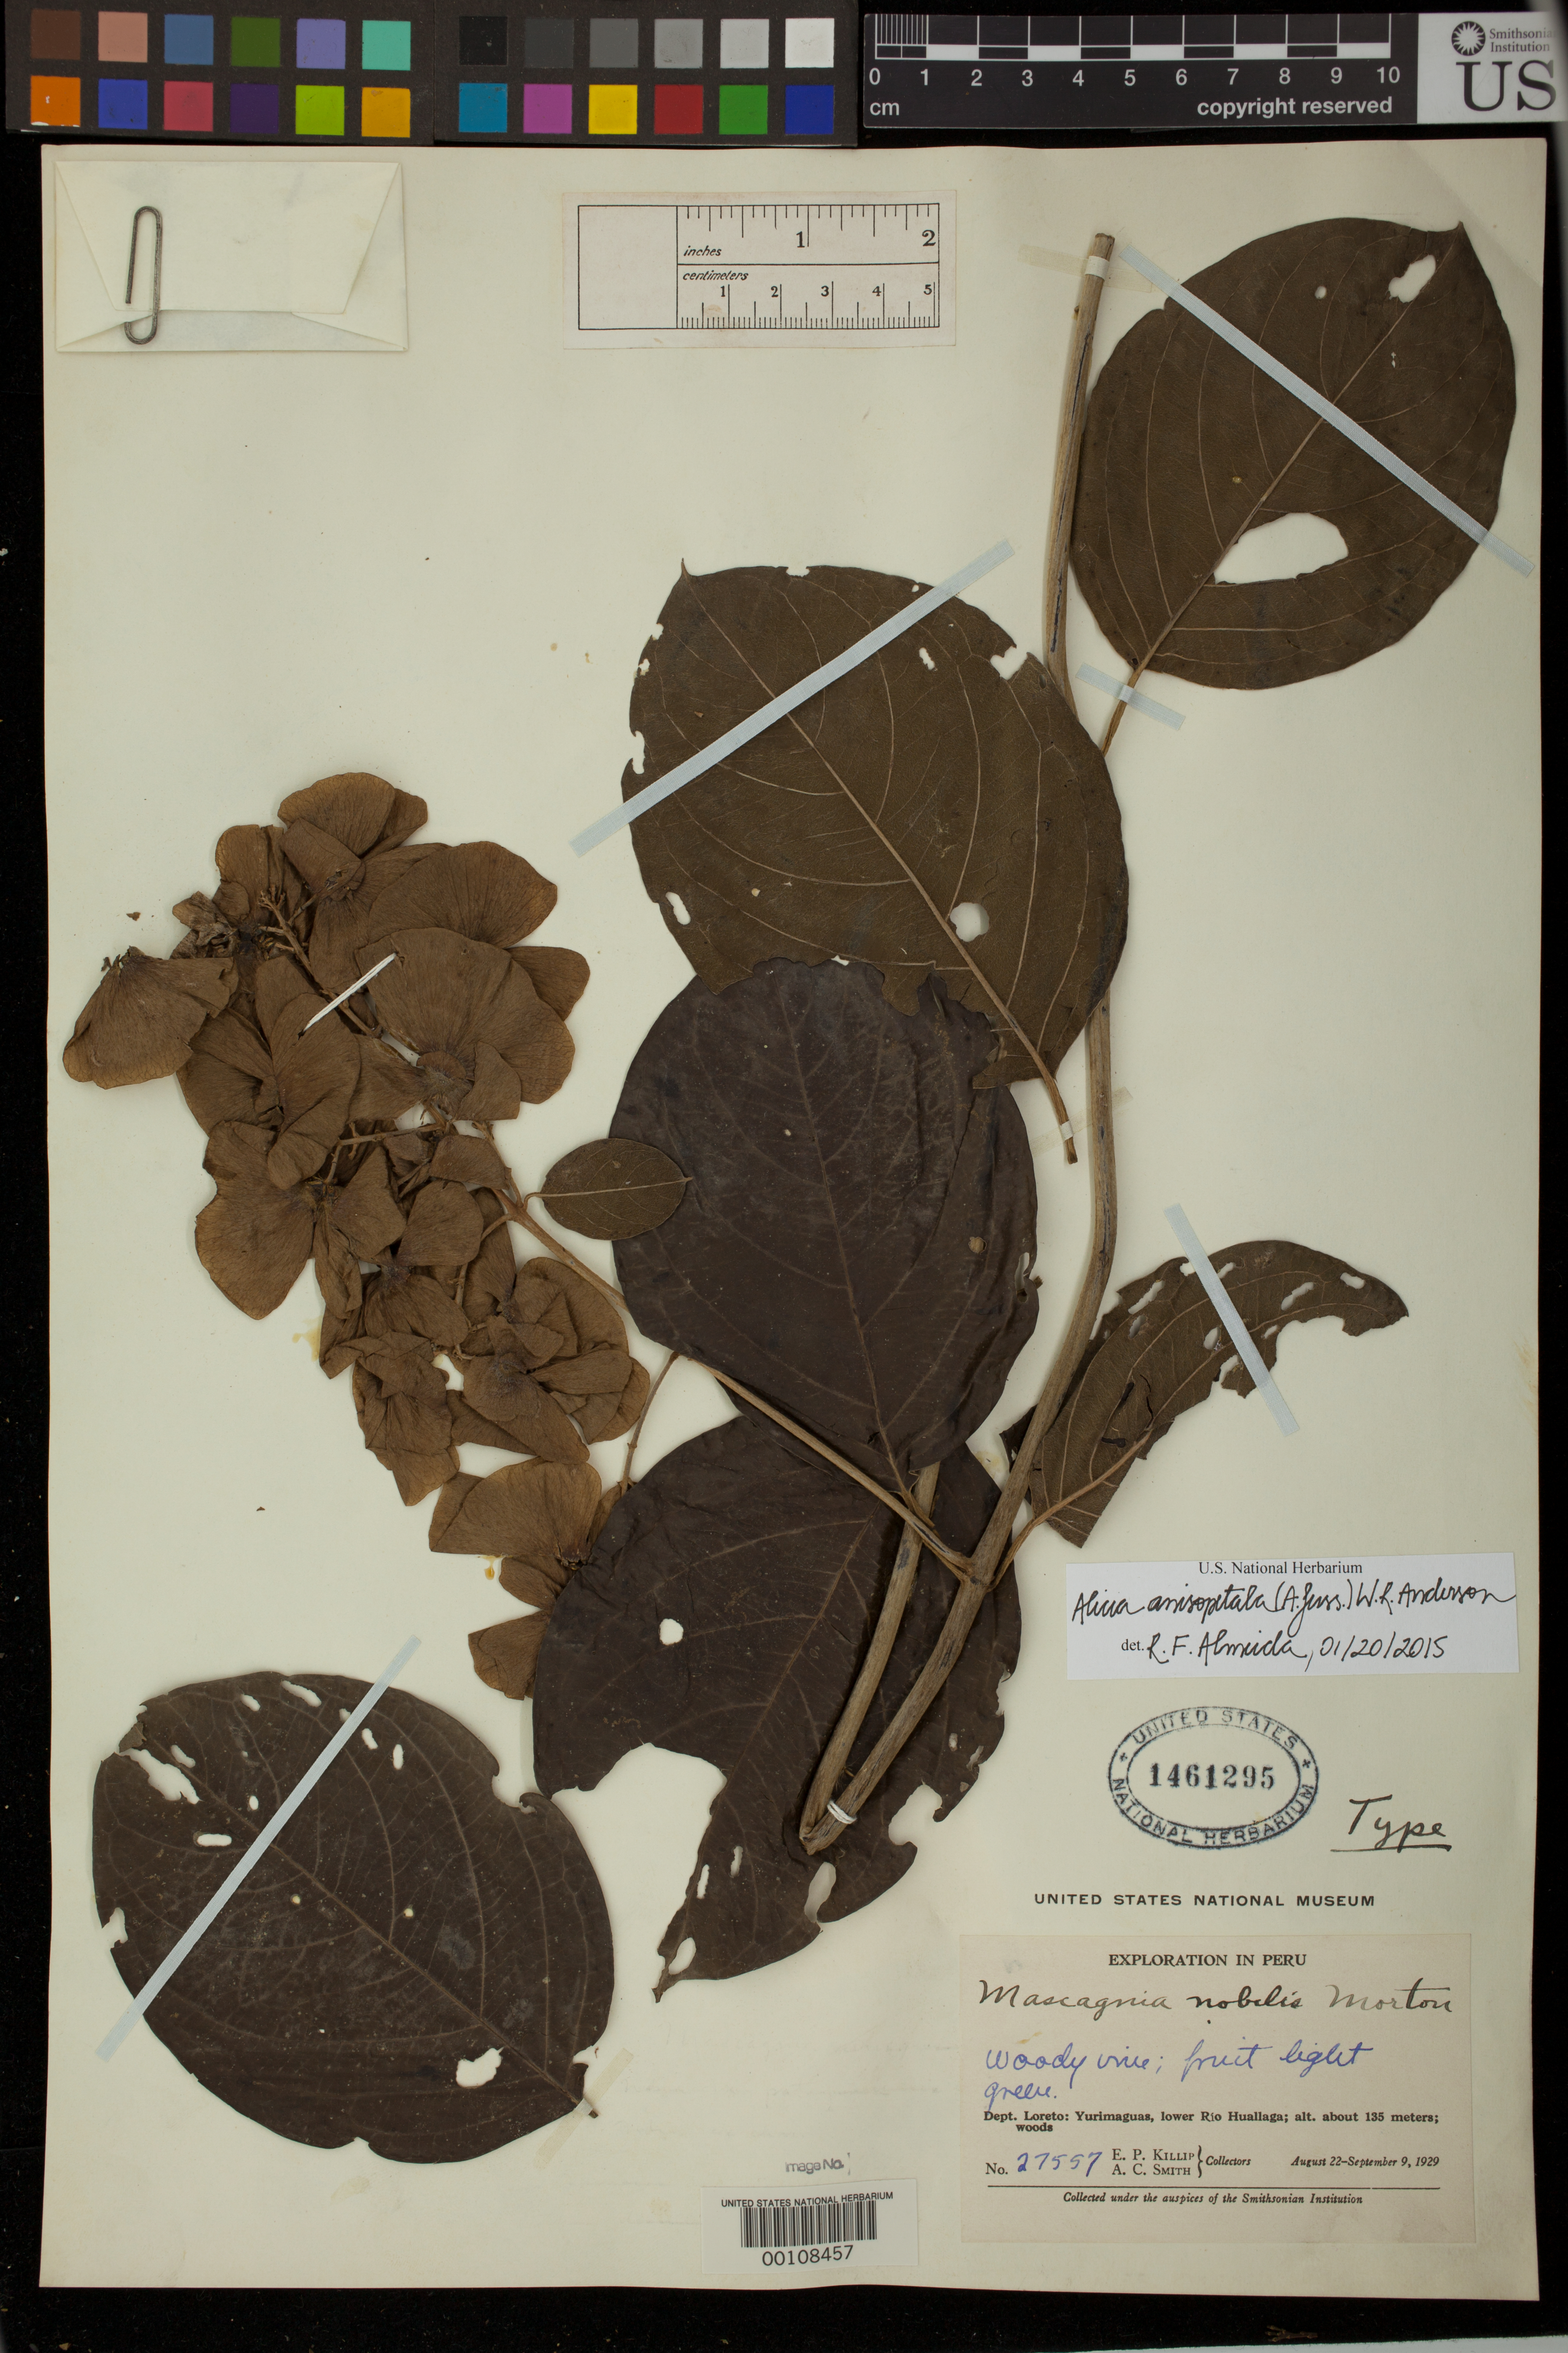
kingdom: Plantae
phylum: Tracheophyta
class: Magnoliopsida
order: Malpighiales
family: Malpighiaceae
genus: Mascagnia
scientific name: Mascagnia nobilis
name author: C.V. Morton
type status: Holotype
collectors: E. P. Killip & A. C. Smith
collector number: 27557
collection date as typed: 22 Aug 1929 to 09 Sep 1929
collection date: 1929-08-22/1929-09-09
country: Peru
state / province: Loreto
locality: Yurimaguas, lower Rio Huallaga.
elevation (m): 135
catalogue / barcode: US 1461295